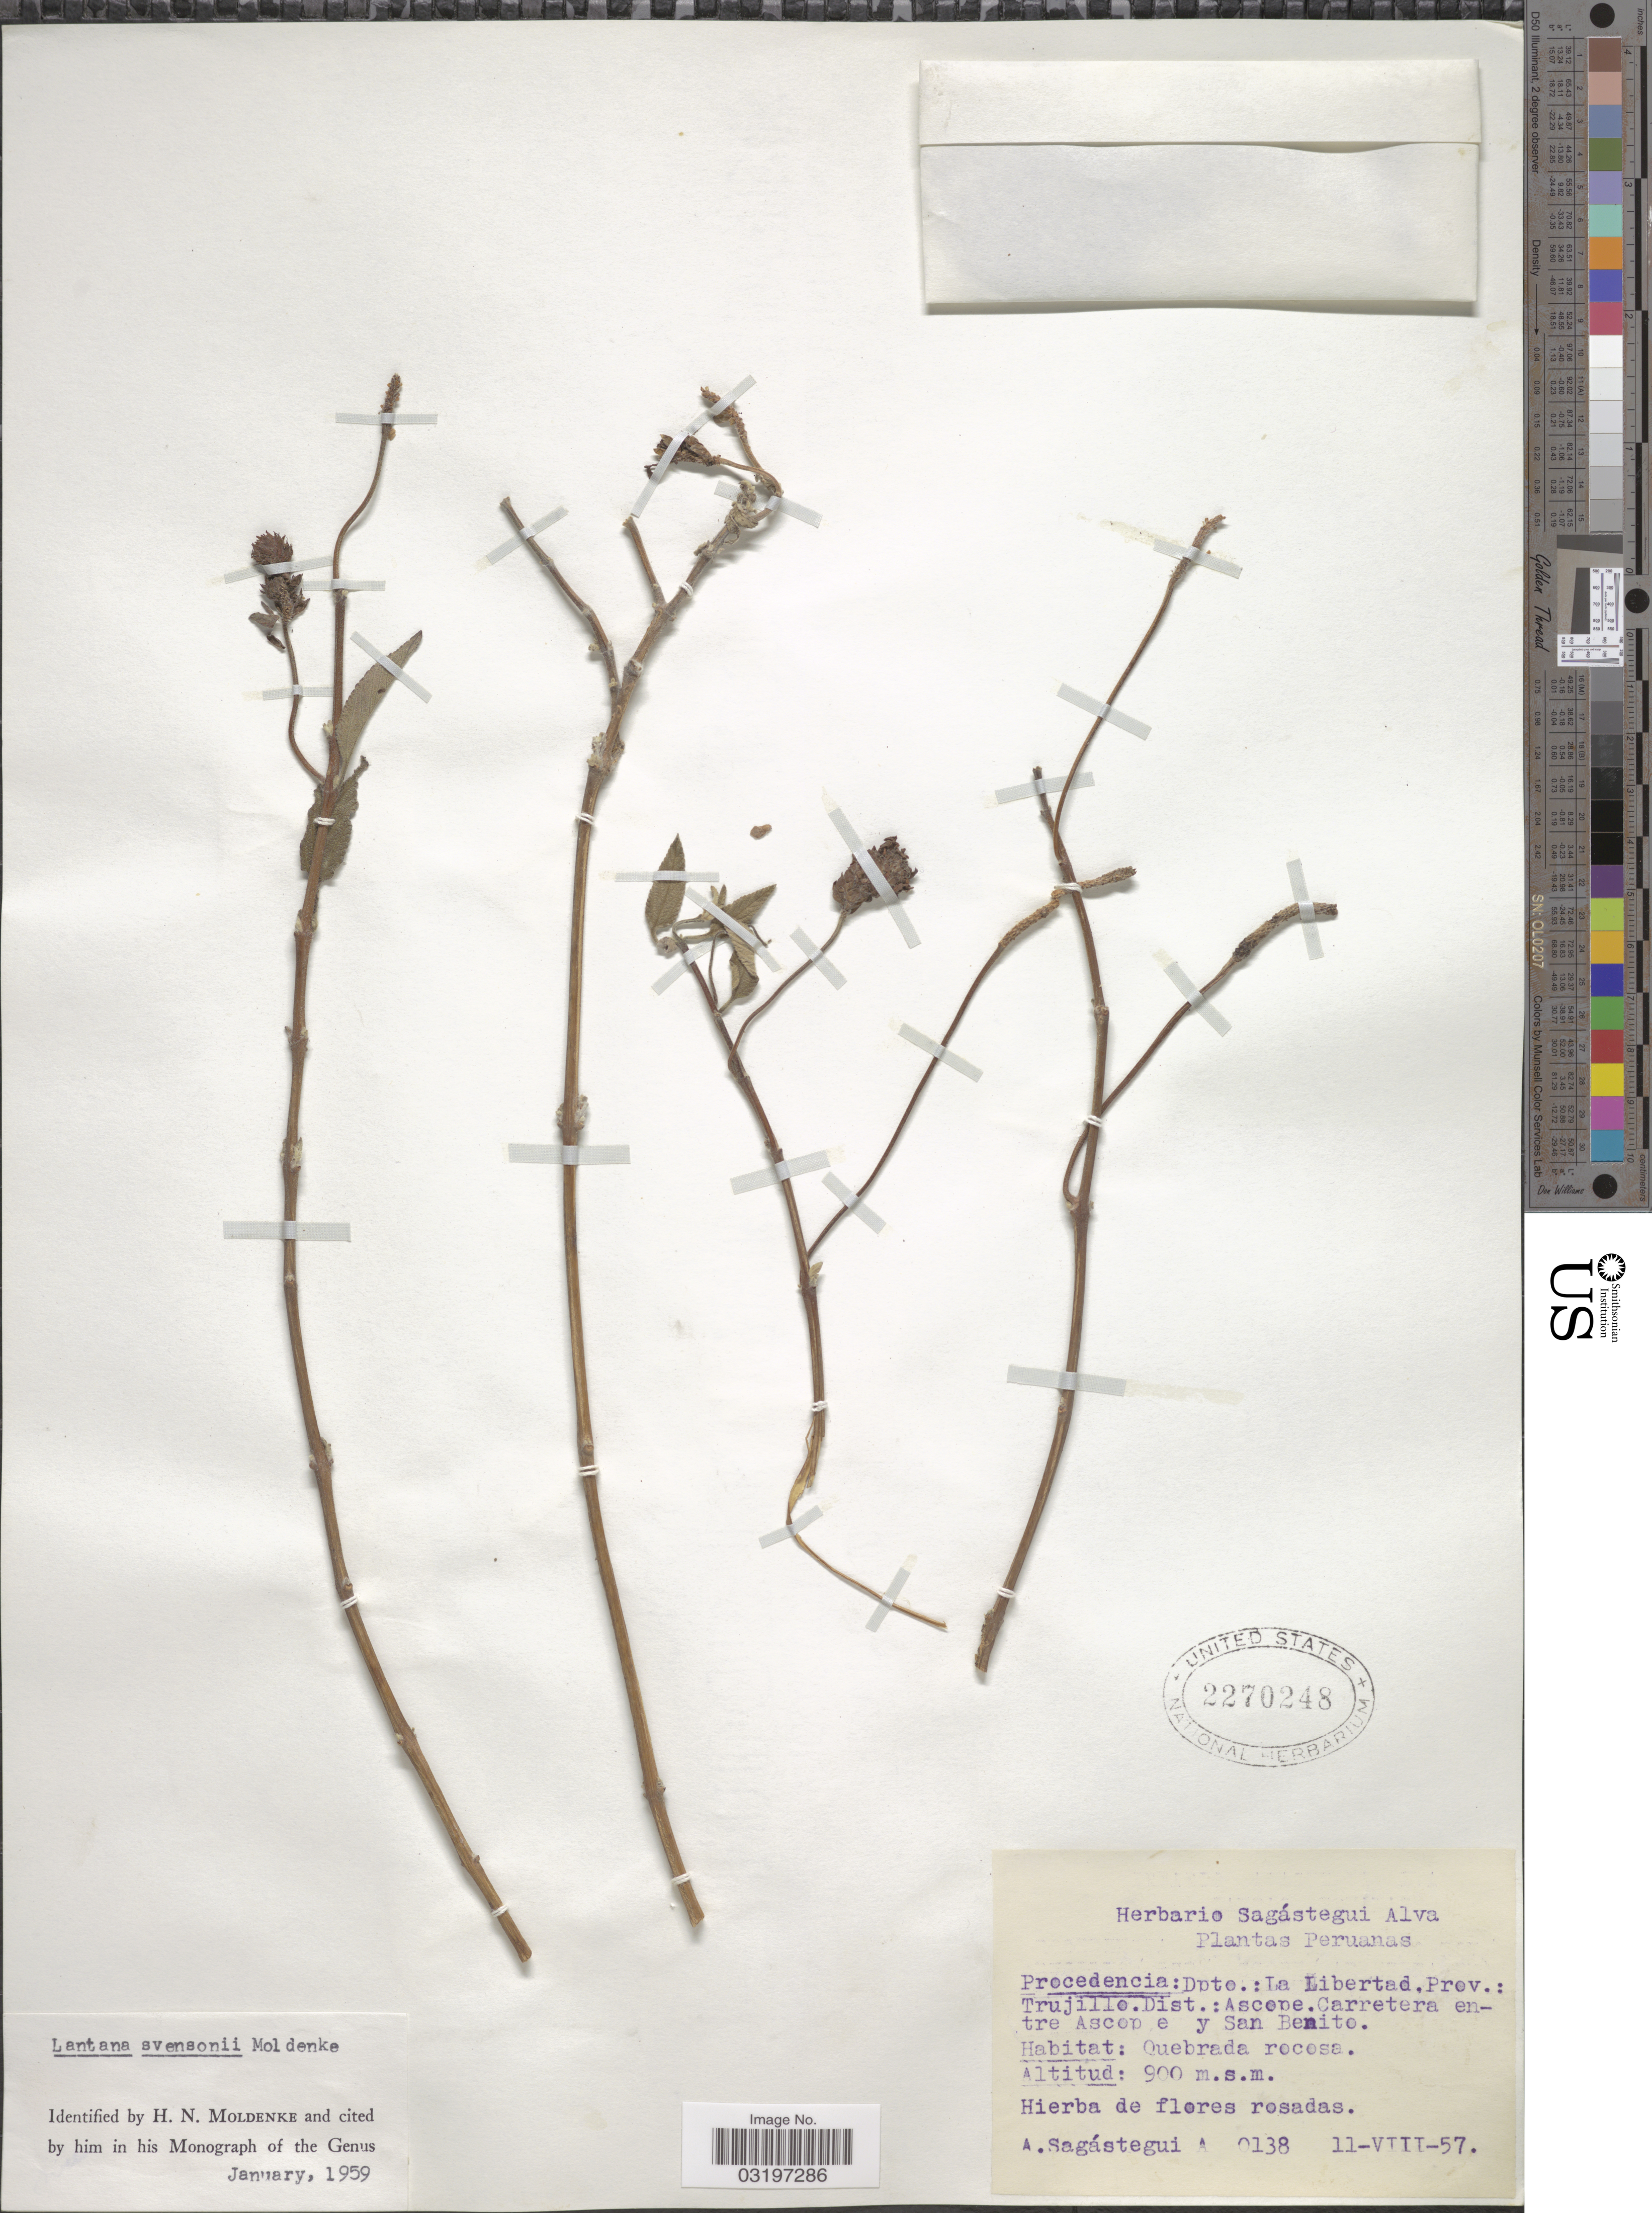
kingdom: Plantae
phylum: Tracheophyta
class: Magnoliopsida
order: Lamiales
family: Verbenaceae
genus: Lantana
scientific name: Lantana svensonii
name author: Moldenke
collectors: A. Sagástegui A.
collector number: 0138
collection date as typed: Transcribed d/m/y: 11/8/57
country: Peru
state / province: La Libertad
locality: Procedencia: Dpto: La Libertad. Prov.: Trujillo. Dist.: Ascope. Carretera entre Ascope y San Benito.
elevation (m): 900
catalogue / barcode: US 2270248